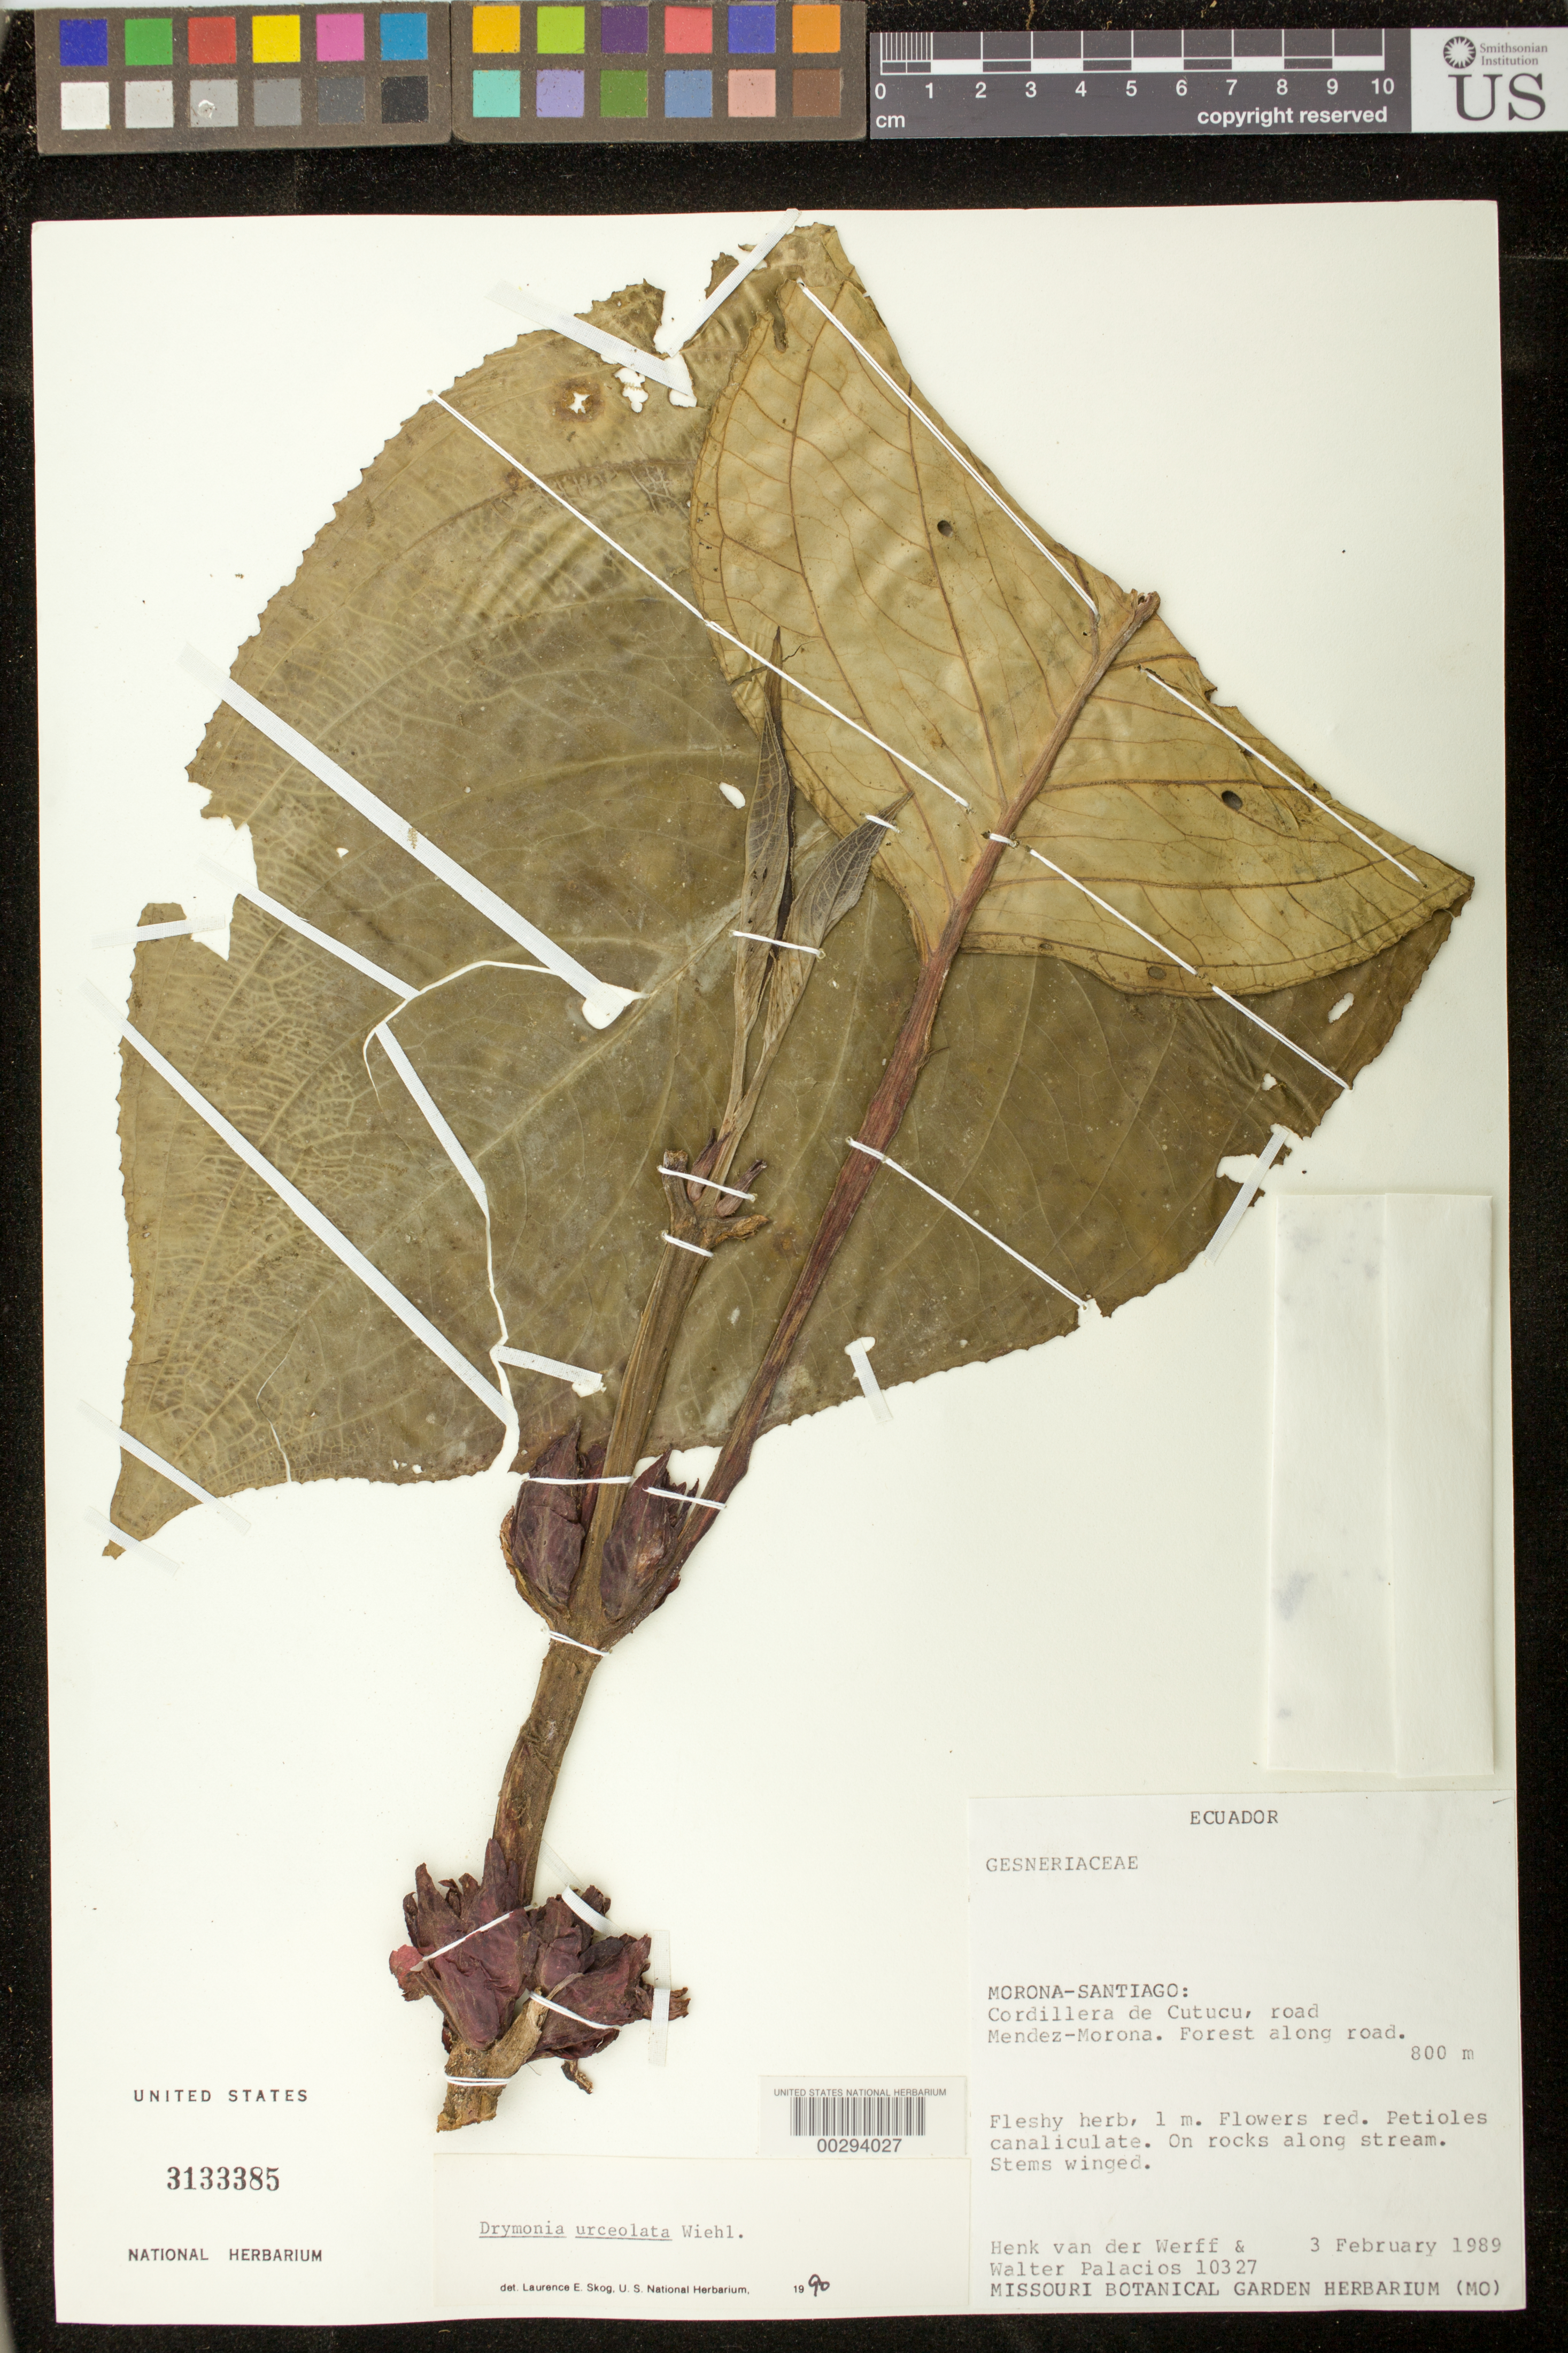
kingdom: Plantae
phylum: Tracheophyta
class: Magnoliopsida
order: Lamiales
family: Gesneriaceae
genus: Drymonia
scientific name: Drymonia urceolata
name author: Wiehler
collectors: H. van der Werff & W. Palacios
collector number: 10327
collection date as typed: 03 Feb 1989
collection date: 1989-02-03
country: Ecuador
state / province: Morona-Santiago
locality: Cordillera de Cutucu, road Mendez-Morona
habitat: Forest along road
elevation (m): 800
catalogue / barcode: US 3133385